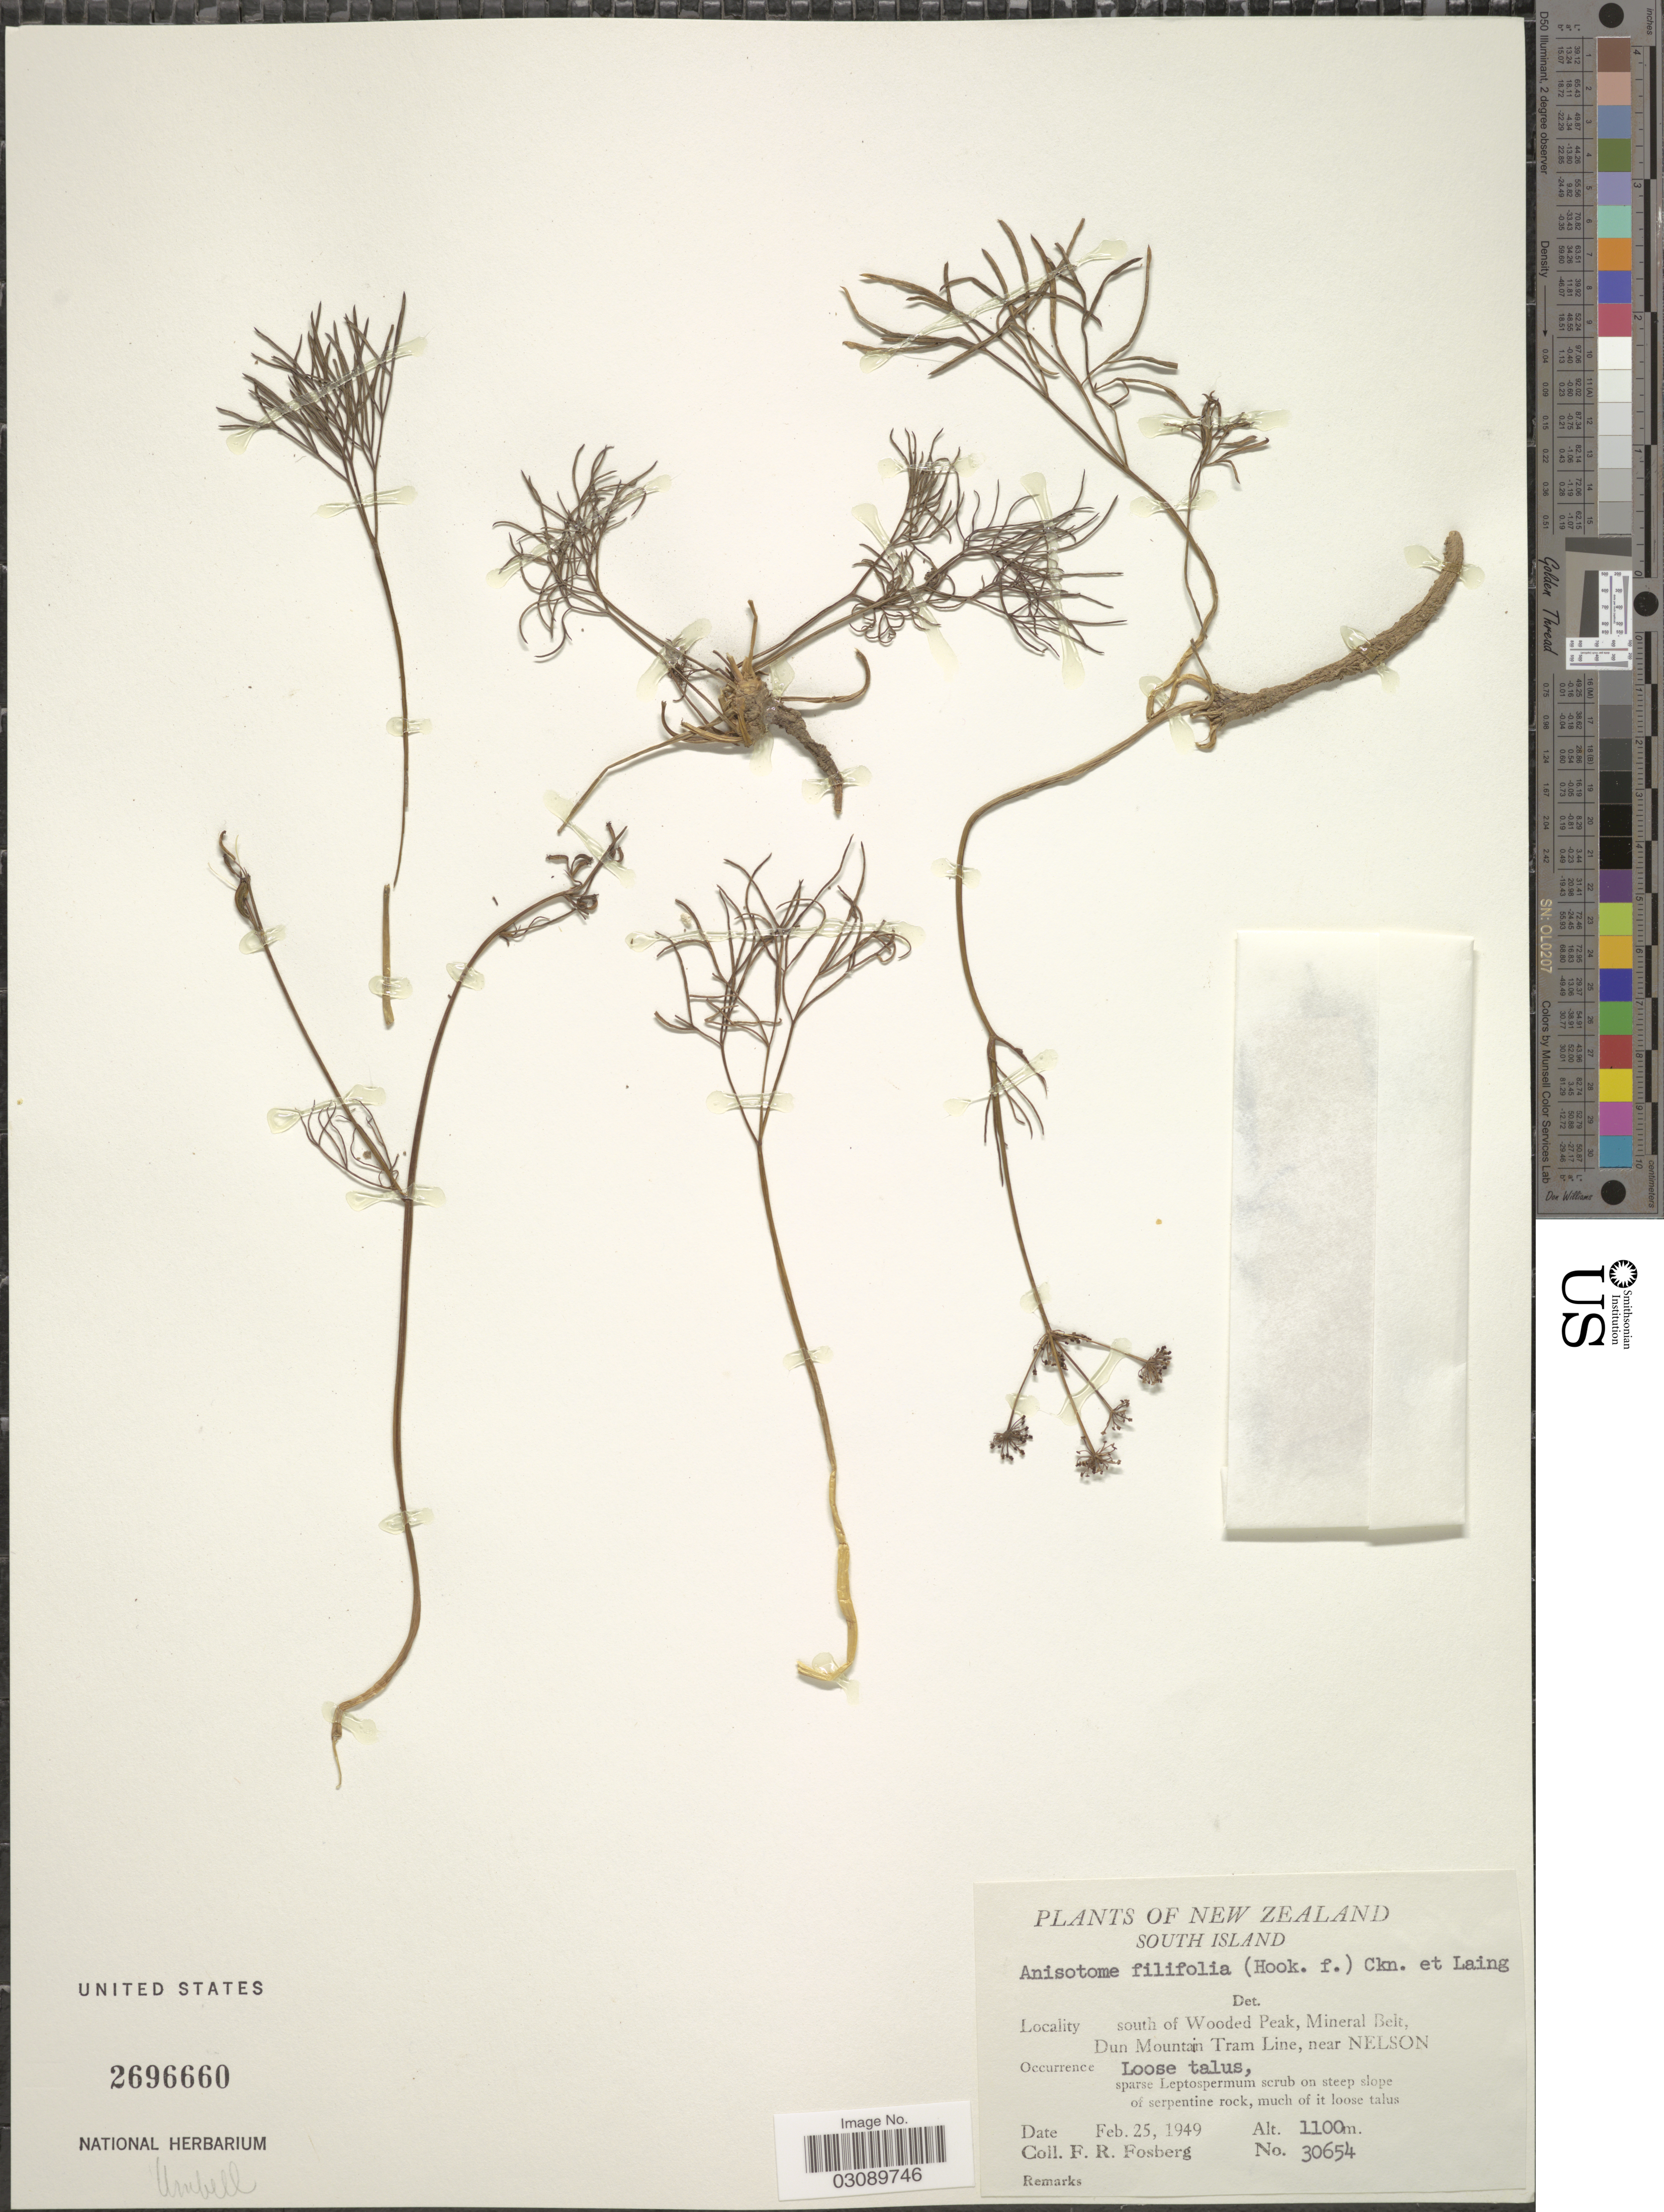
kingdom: Plantae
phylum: Tracheophyta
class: Magnoliopsida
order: Apiales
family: Apiaceae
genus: Anisotome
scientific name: Anisotome filifolia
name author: (Hook. f.) Cockayne & Laing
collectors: F. R. Fosberg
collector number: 30654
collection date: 1949-02-25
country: New Zealand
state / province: Nelson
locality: South Island. South of Wooded Peak, Mineral Belt, Dun Mountain Tram Line, near Nelson.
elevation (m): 1100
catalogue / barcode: US 2696660